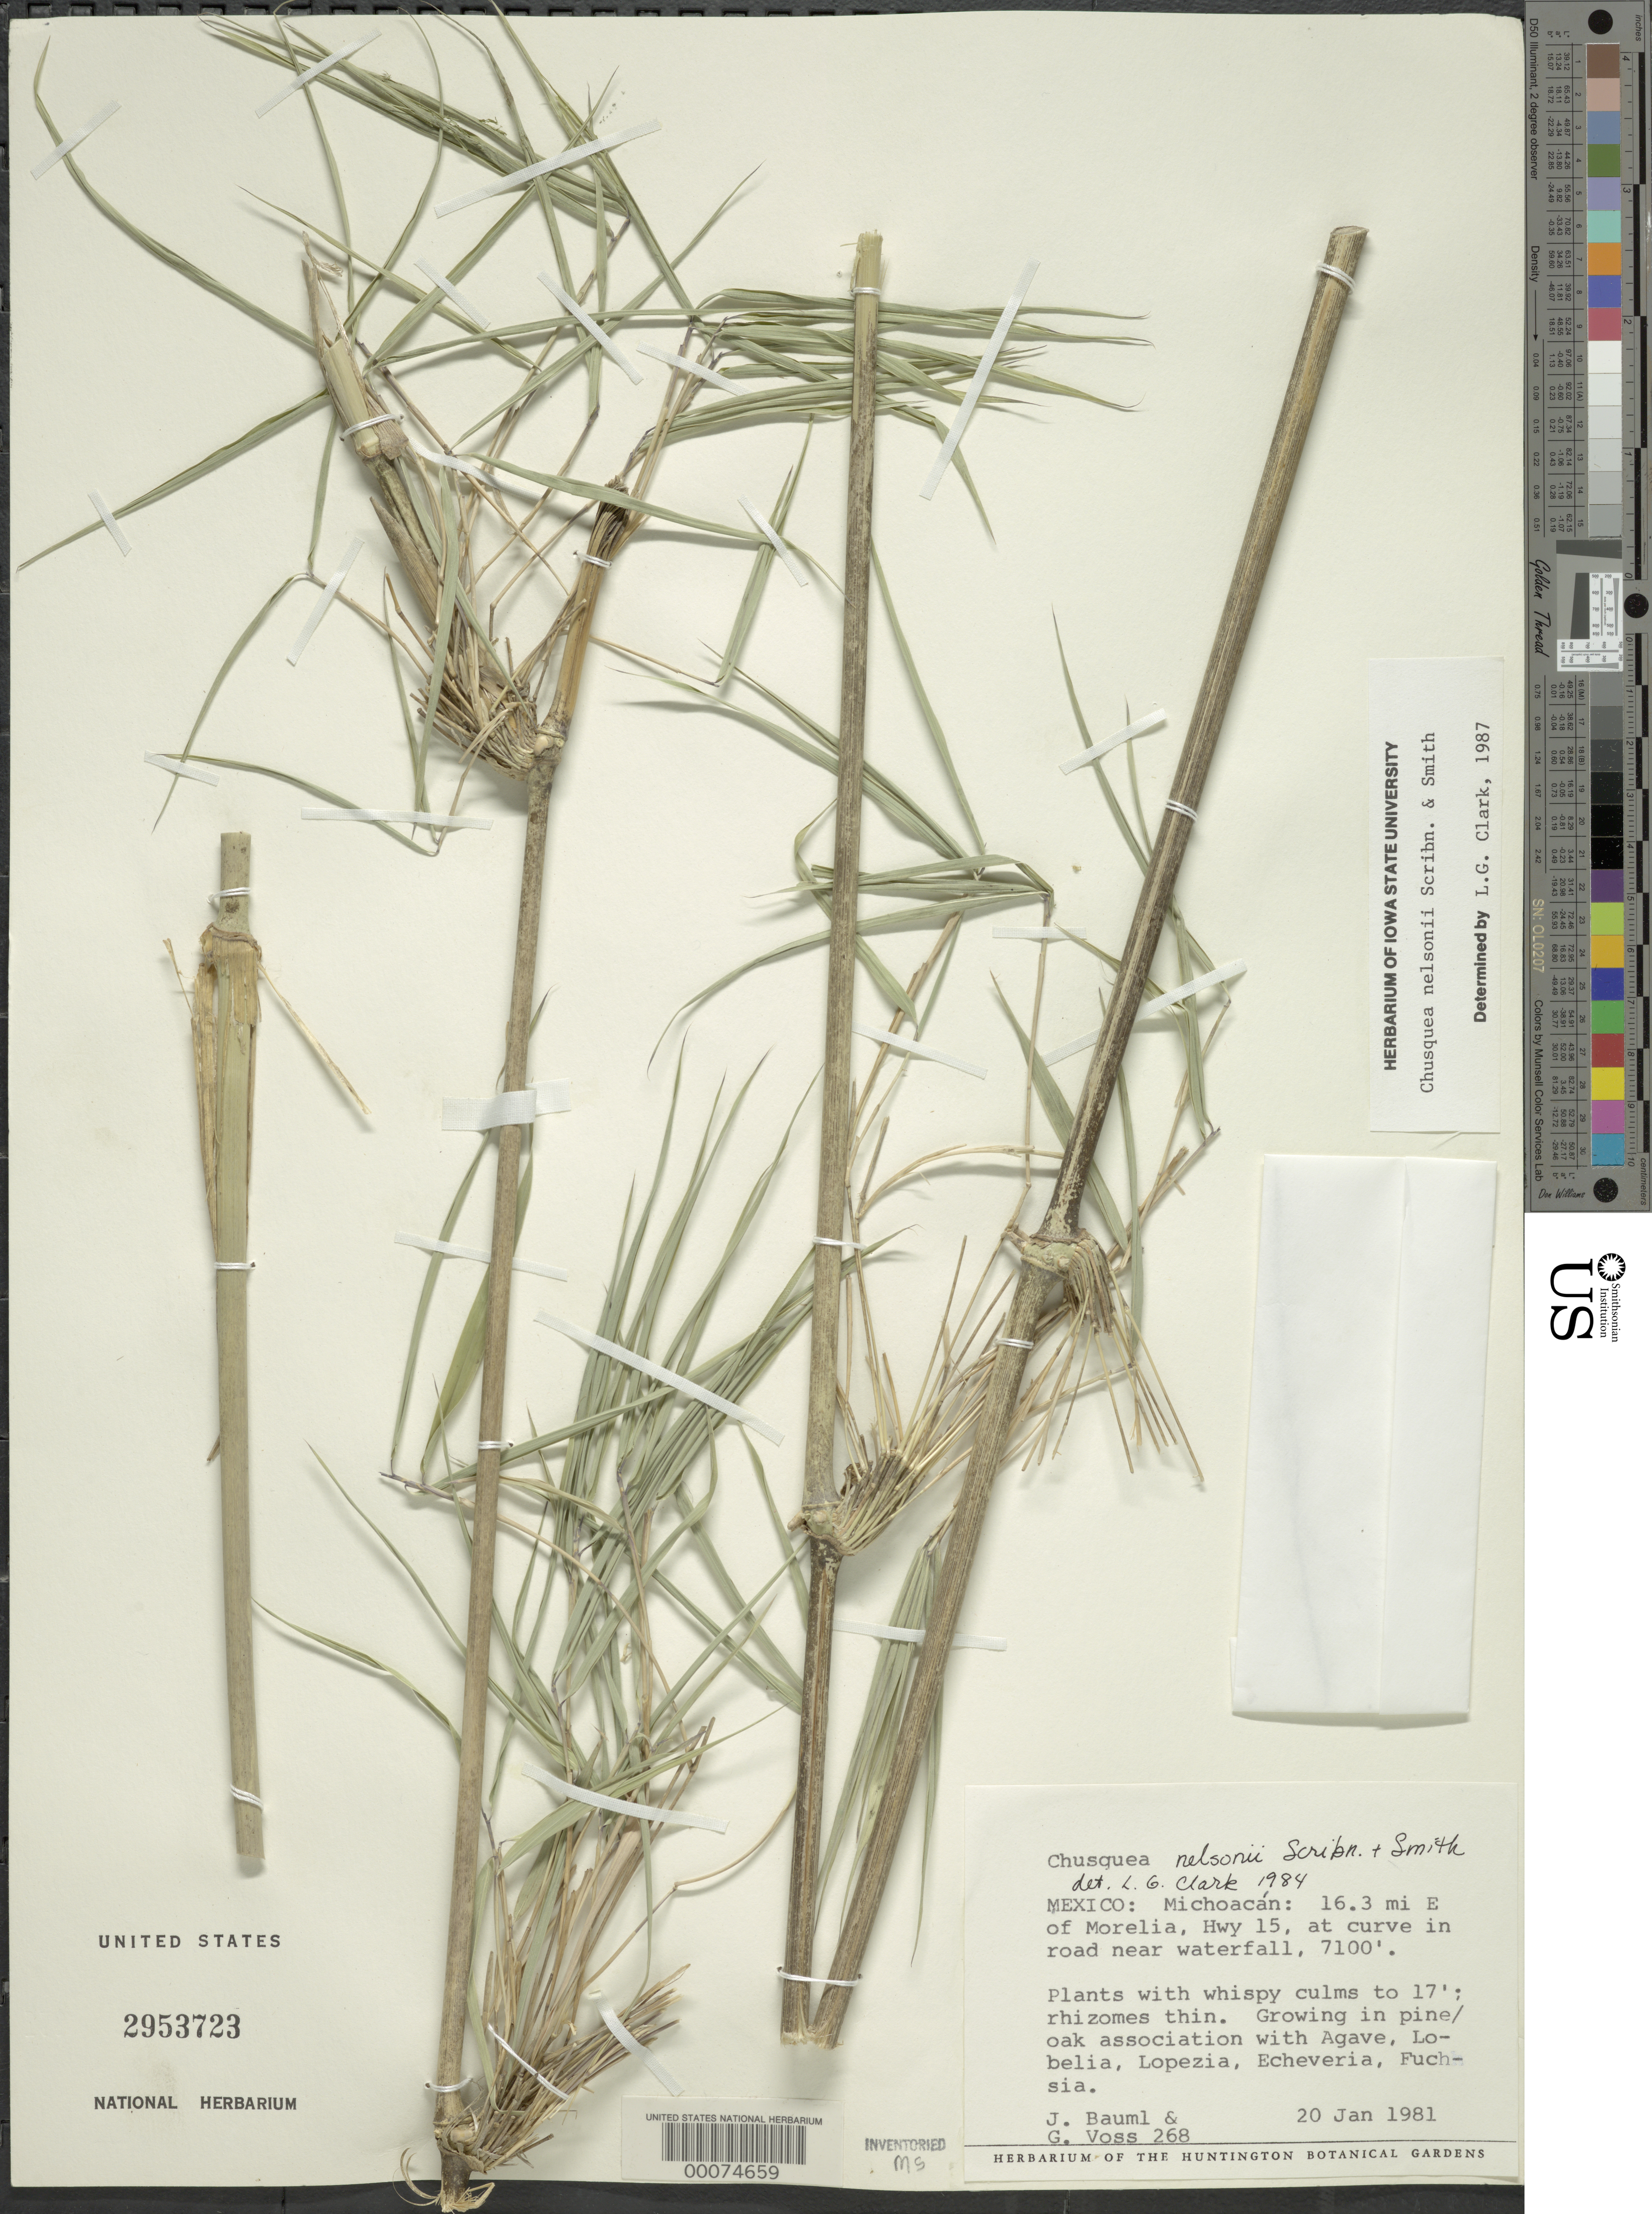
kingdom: Plantae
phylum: Tracheophyta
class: Liliopsida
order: Poales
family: Poaceae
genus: Chusquea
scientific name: Chusquea nelsonii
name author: Scribn. & J.G. Sm.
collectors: J. Bauml & G. Voss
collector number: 268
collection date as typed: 20 Jan 1981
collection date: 1981-01-20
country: Mexico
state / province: Michoacán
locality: Morelia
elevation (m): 2164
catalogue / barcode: US 2953723